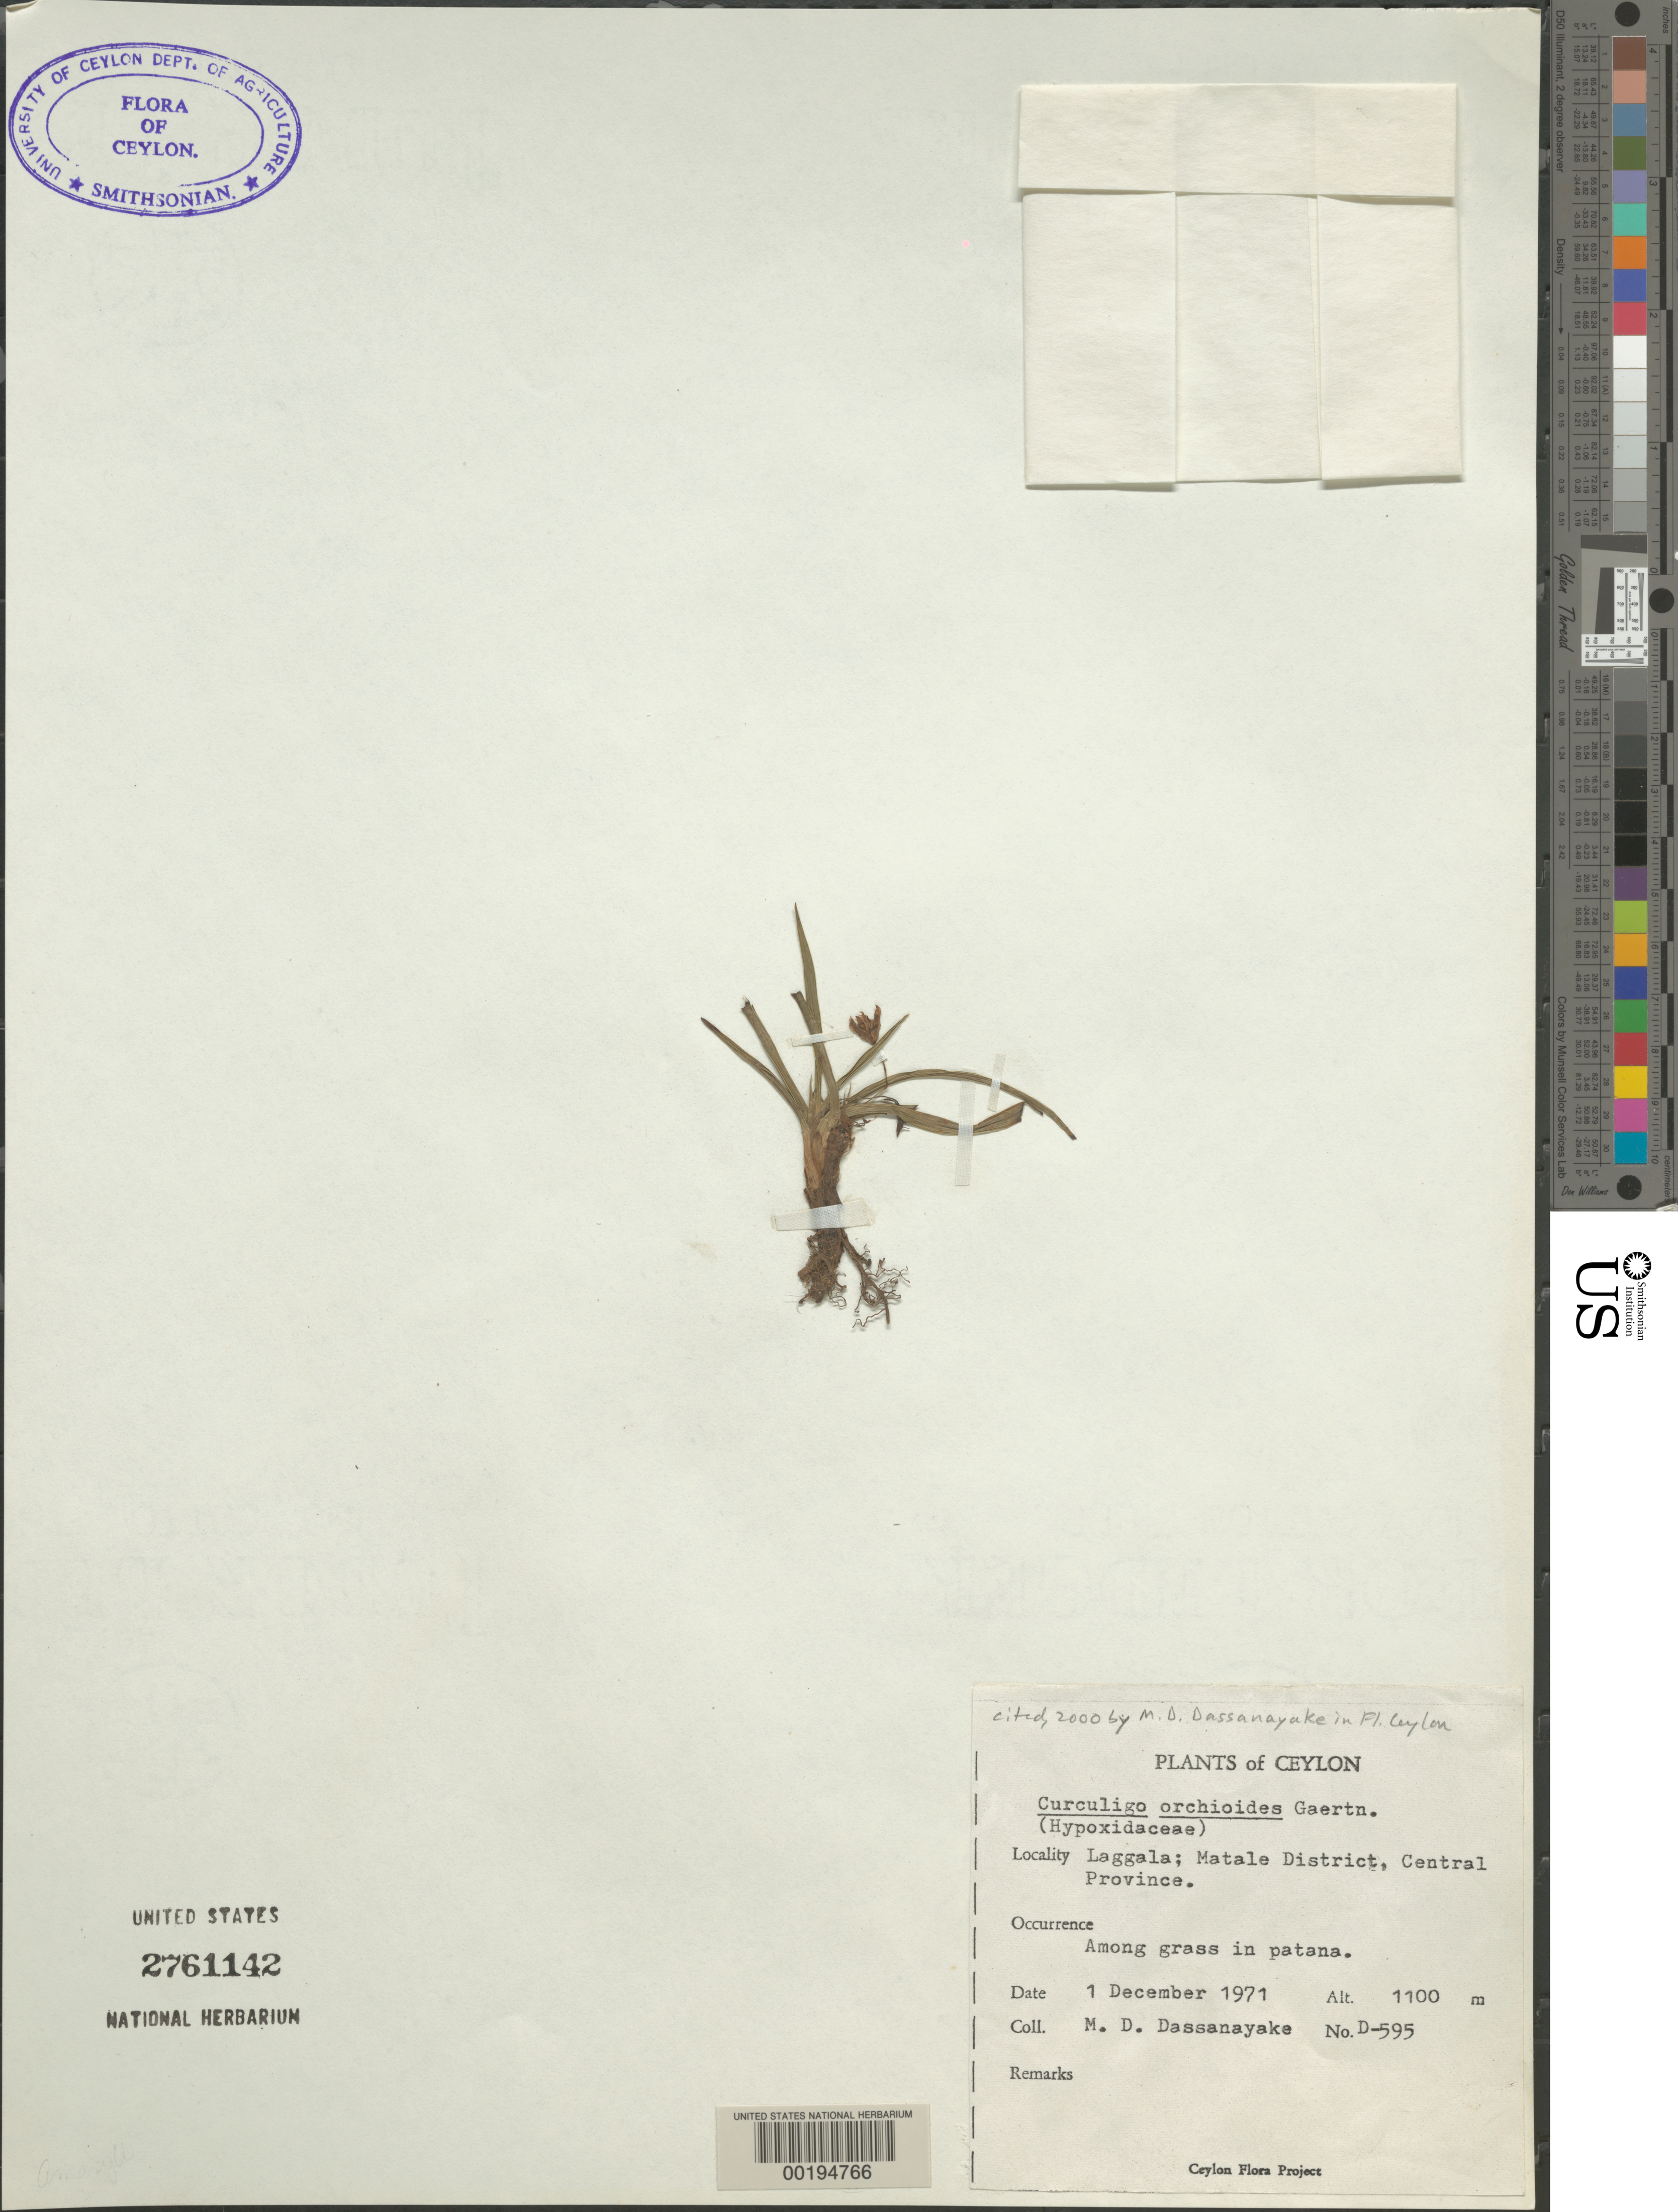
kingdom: Plantae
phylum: Tracheophyta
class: Liliopsida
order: Asparagales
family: Hypoxidaceae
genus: Curculigo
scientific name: Curculigo orchioides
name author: Gaertn.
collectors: M. Dassanayake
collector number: D-595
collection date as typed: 01 Dec 1971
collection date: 1971-12-01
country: Sri Lanka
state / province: Central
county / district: Matale Dist.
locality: Laggala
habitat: Among grass in patana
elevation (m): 1100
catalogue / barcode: US 2761142